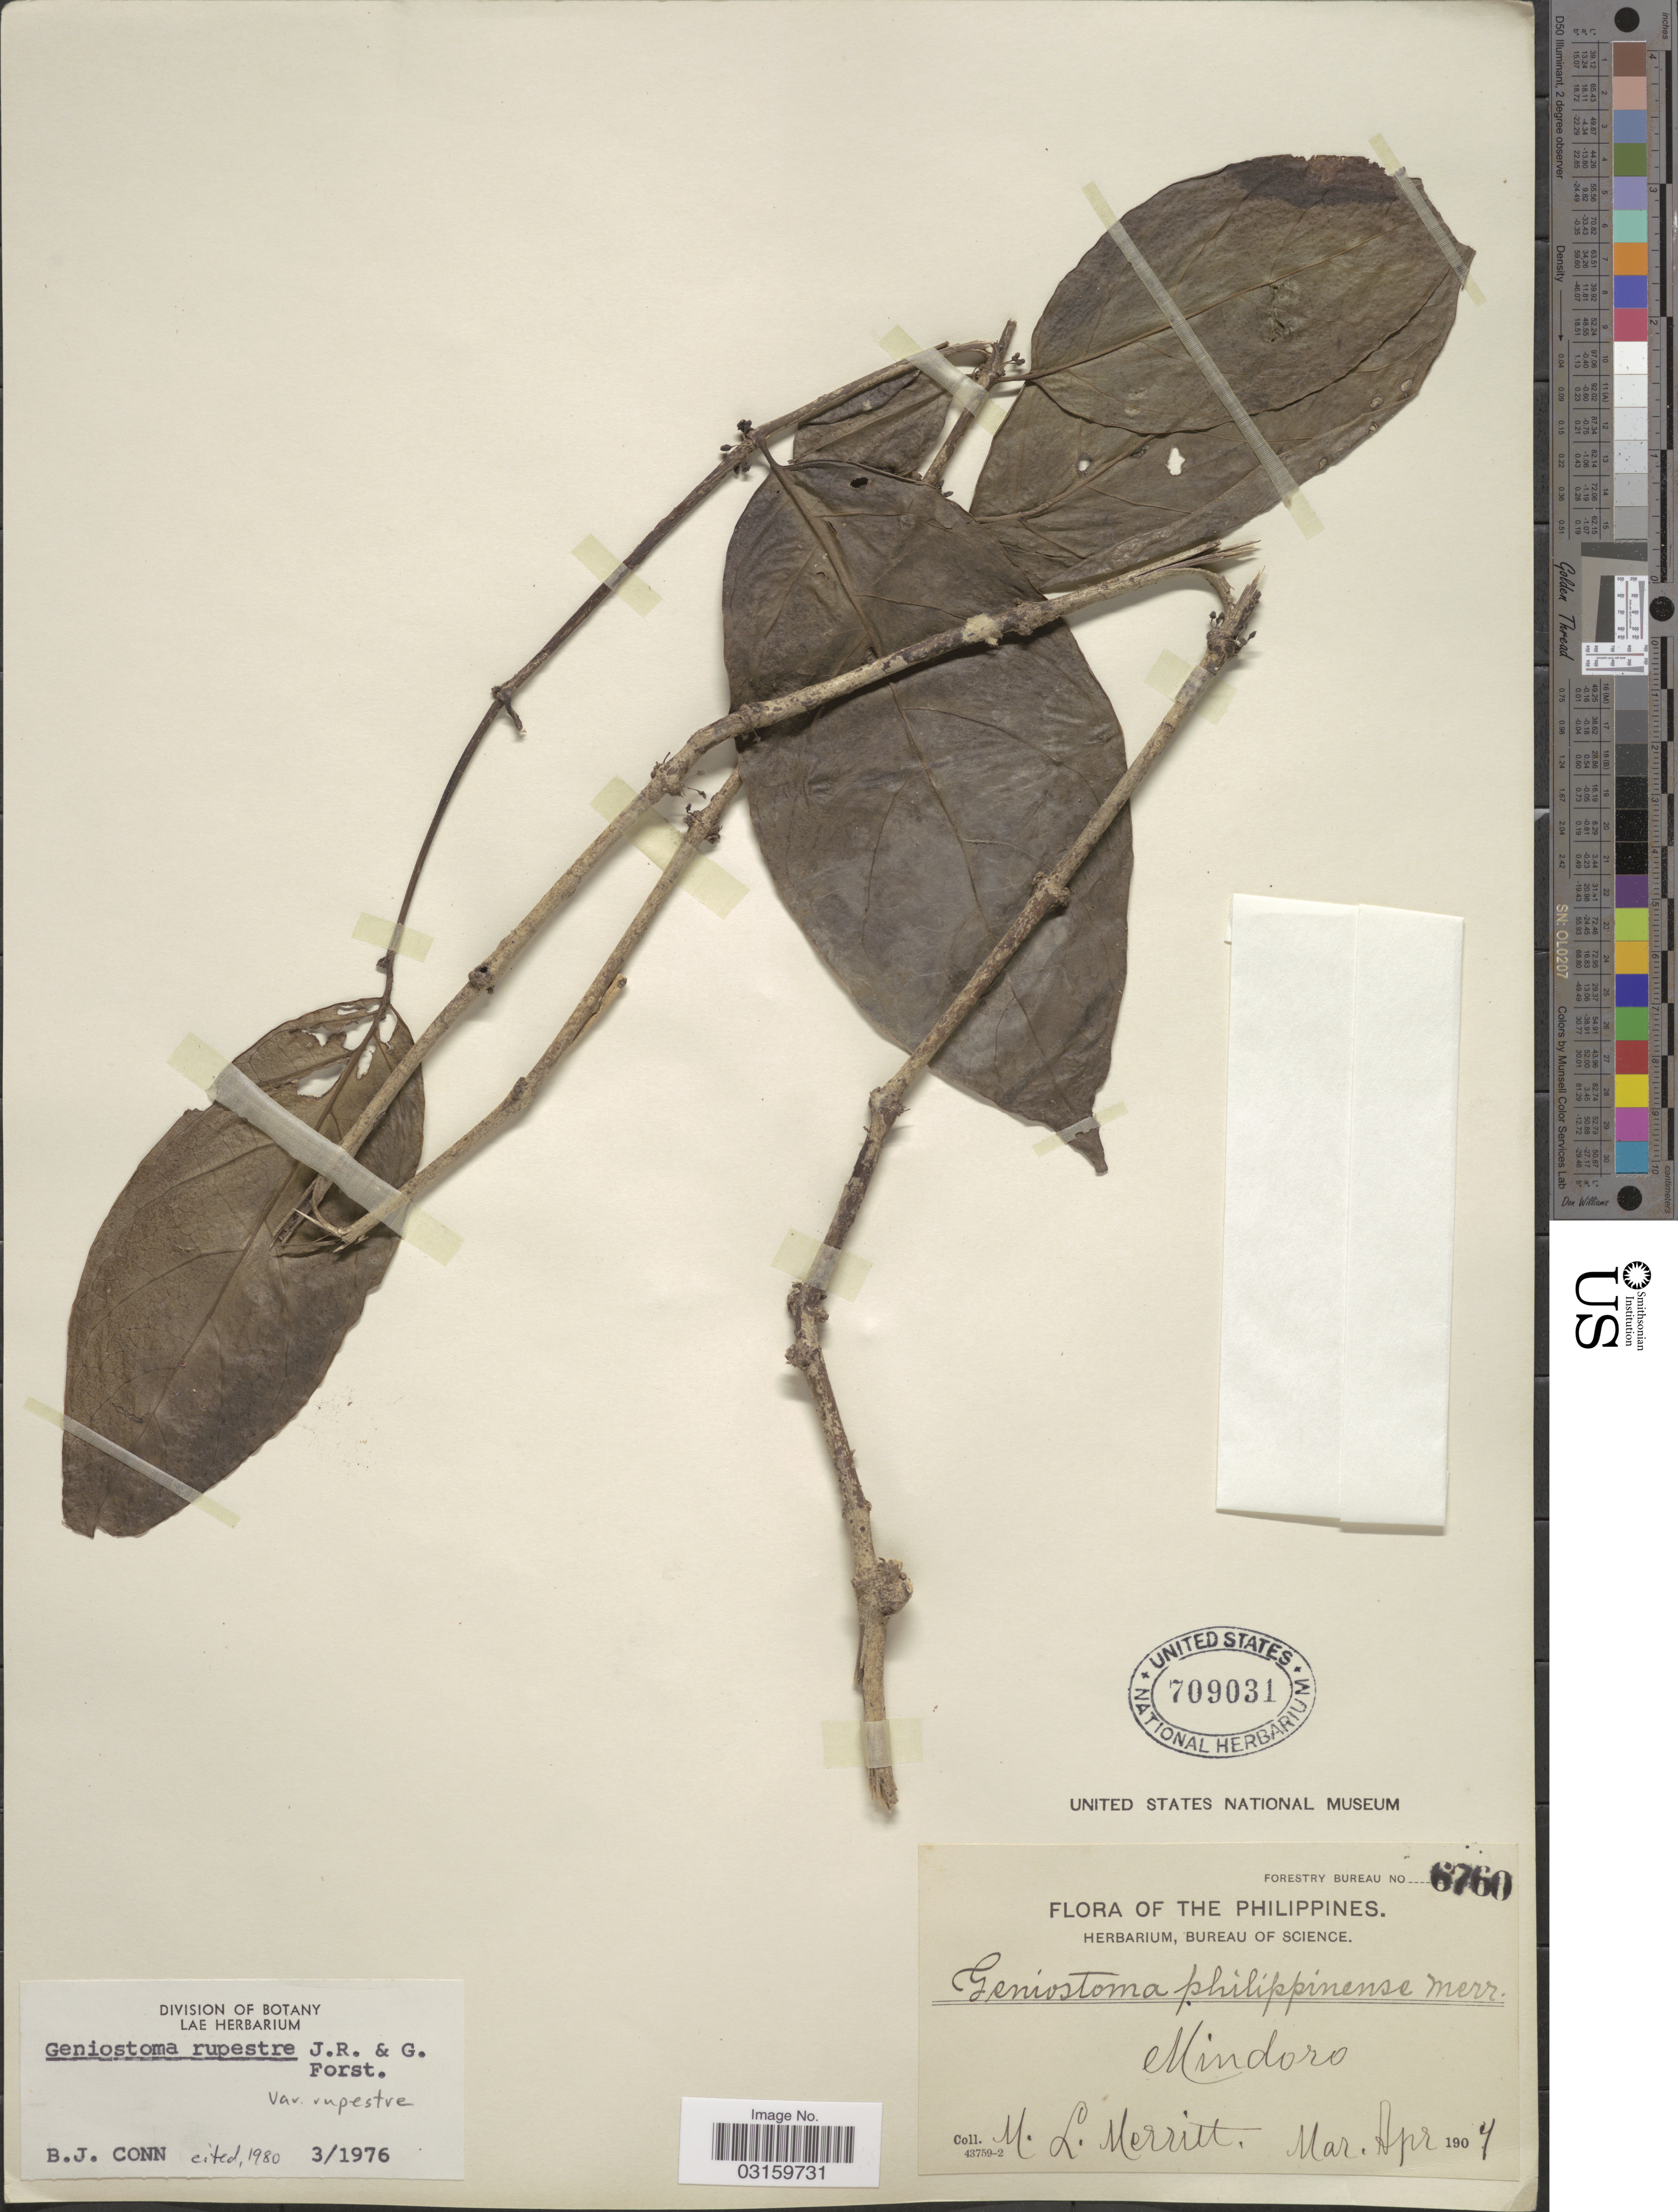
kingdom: Plantae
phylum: Tracheophyta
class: Magnoliopsida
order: Gentianales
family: Loganiaceae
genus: Geniostoma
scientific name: Geniostoma rupestre var. rupestre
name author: J.R. Forst. & G. Forst.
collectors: M. L. Merritt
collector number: Forestry Bureau 6760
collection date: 1907-03/1907-04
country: Philippines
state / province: Mimaropa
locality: Mindoro.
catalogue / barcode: US 709031